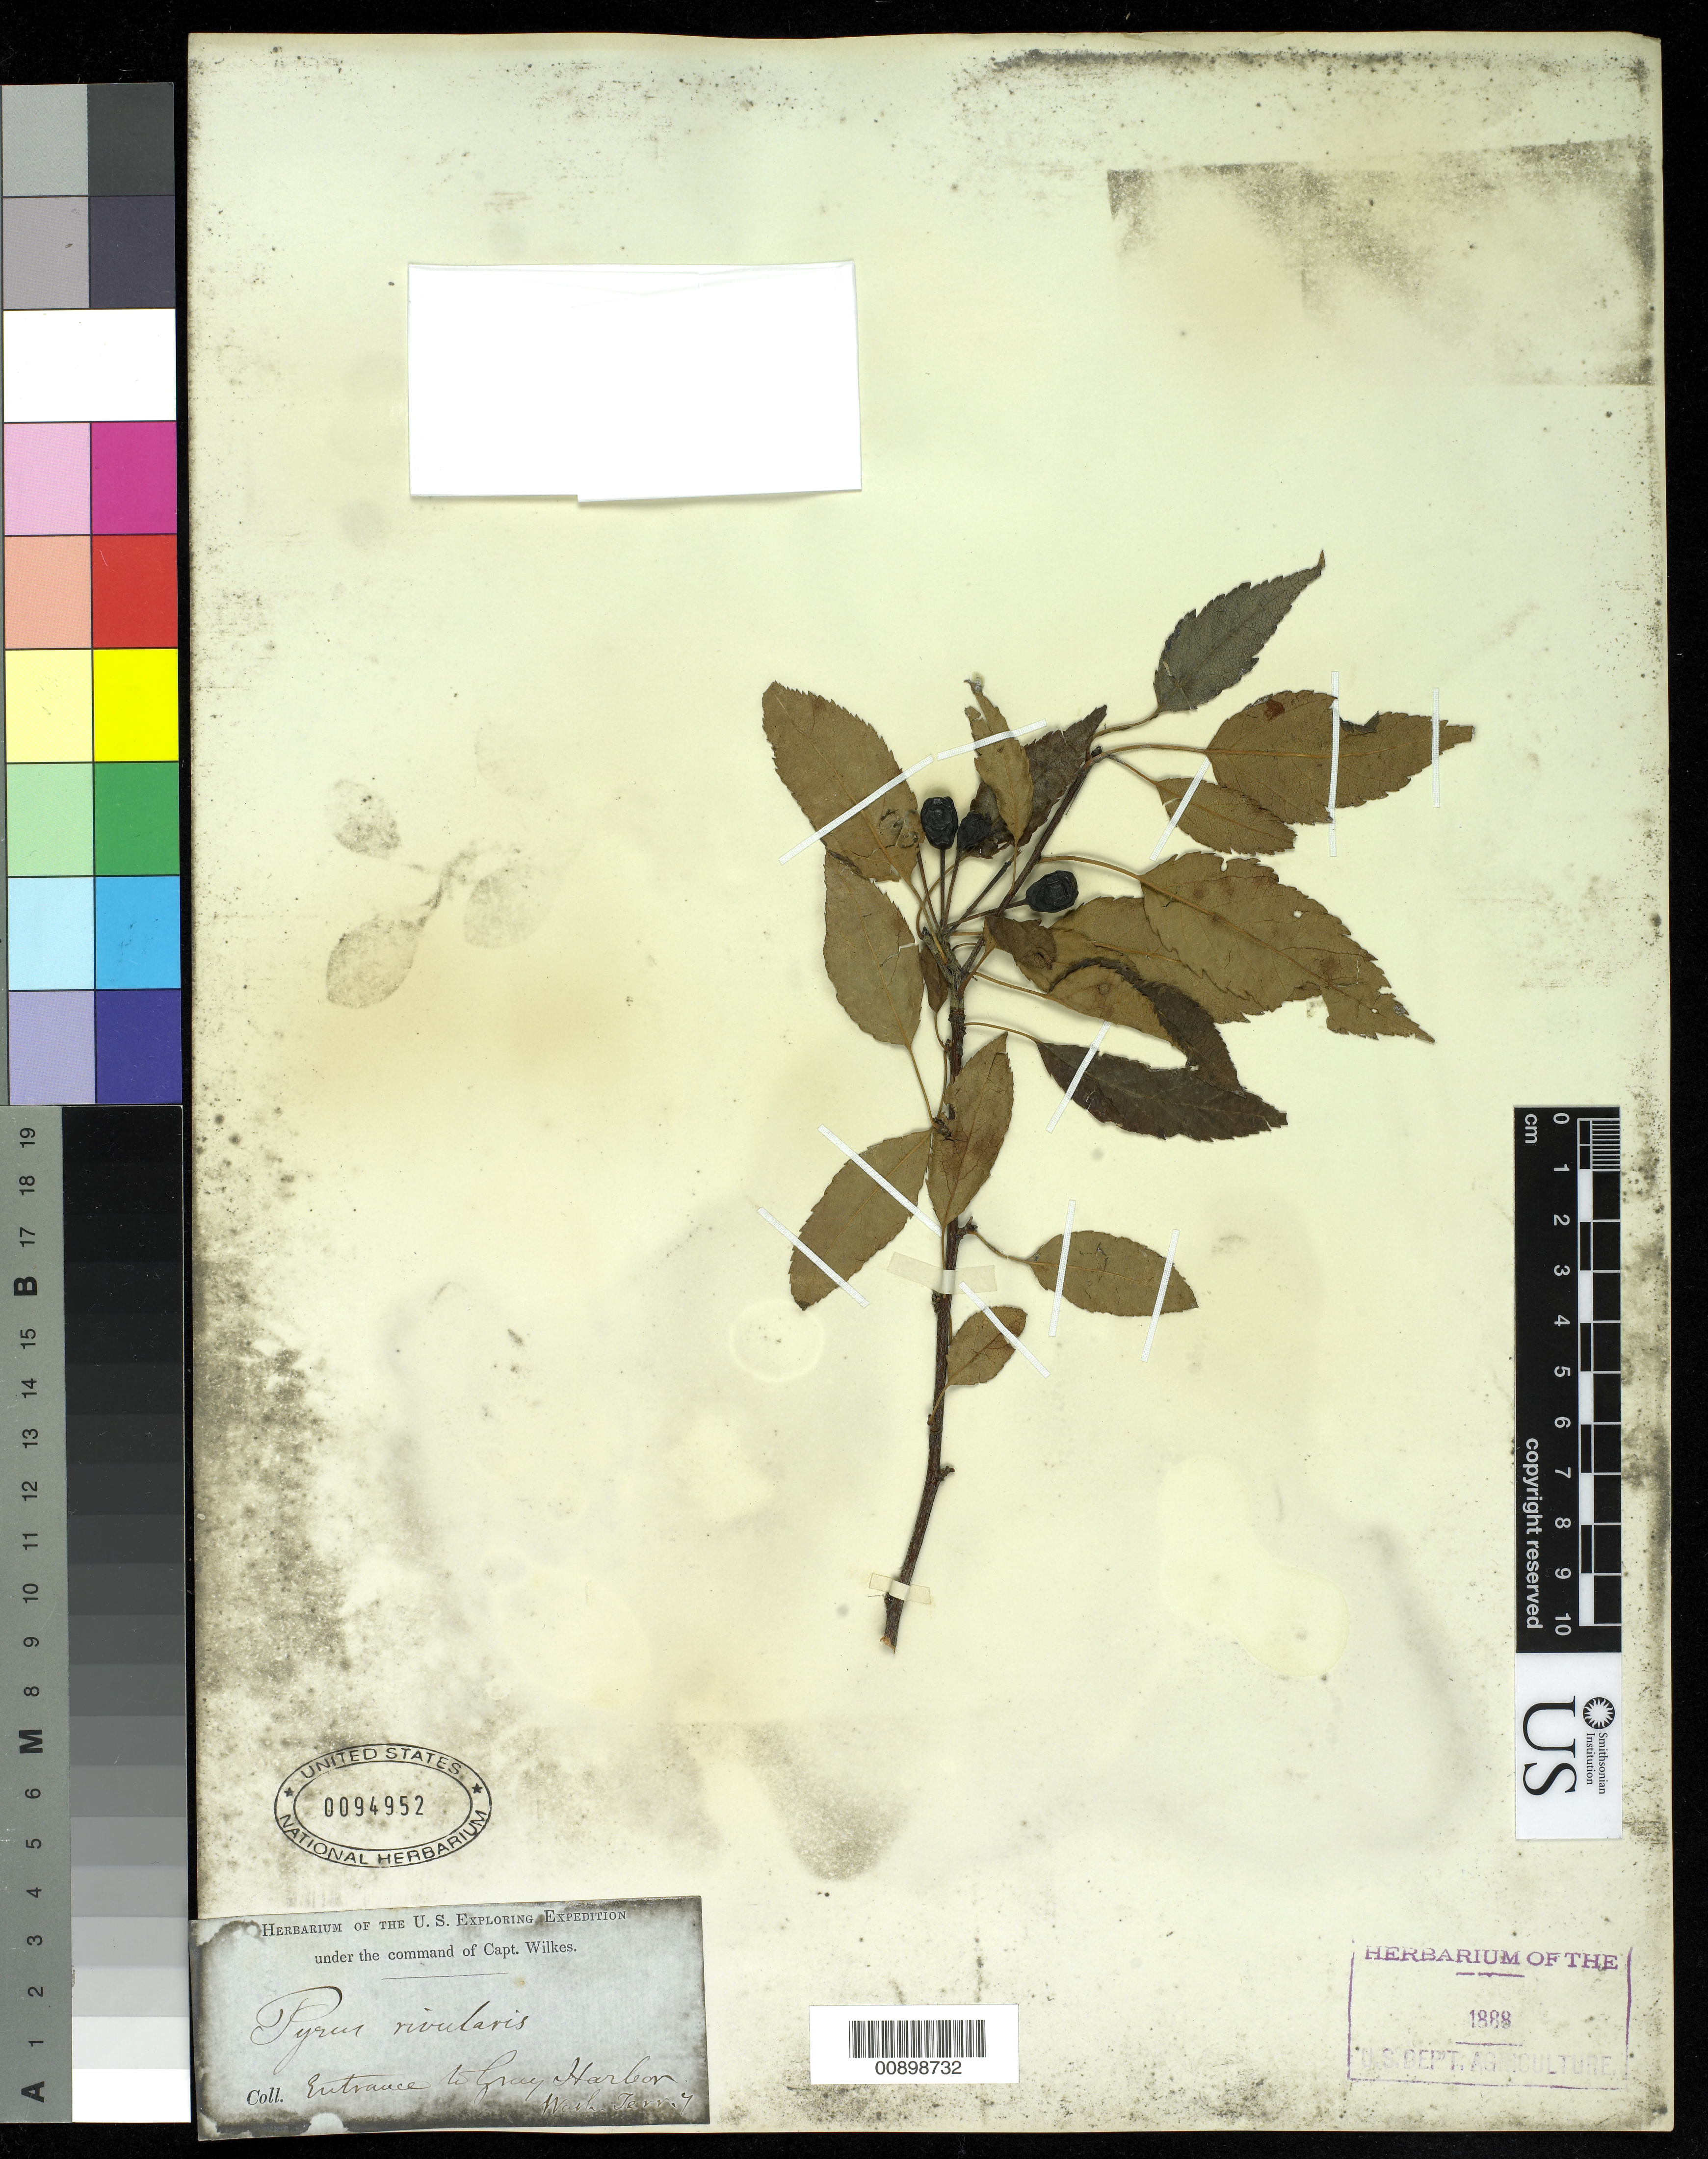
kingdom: Plantae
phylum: Tracheophyta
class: Magnoliopsida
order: Rosales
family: Rosaceae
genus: Malus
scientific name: Malus fusca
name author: (Raf.) C.K. Schneid.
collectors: Wilkes Explor. Exped.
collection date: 1838/1842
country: United States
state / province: Washington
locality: Entrance to Gray's Harbor, Wash. Terry.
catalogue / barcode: US 94952